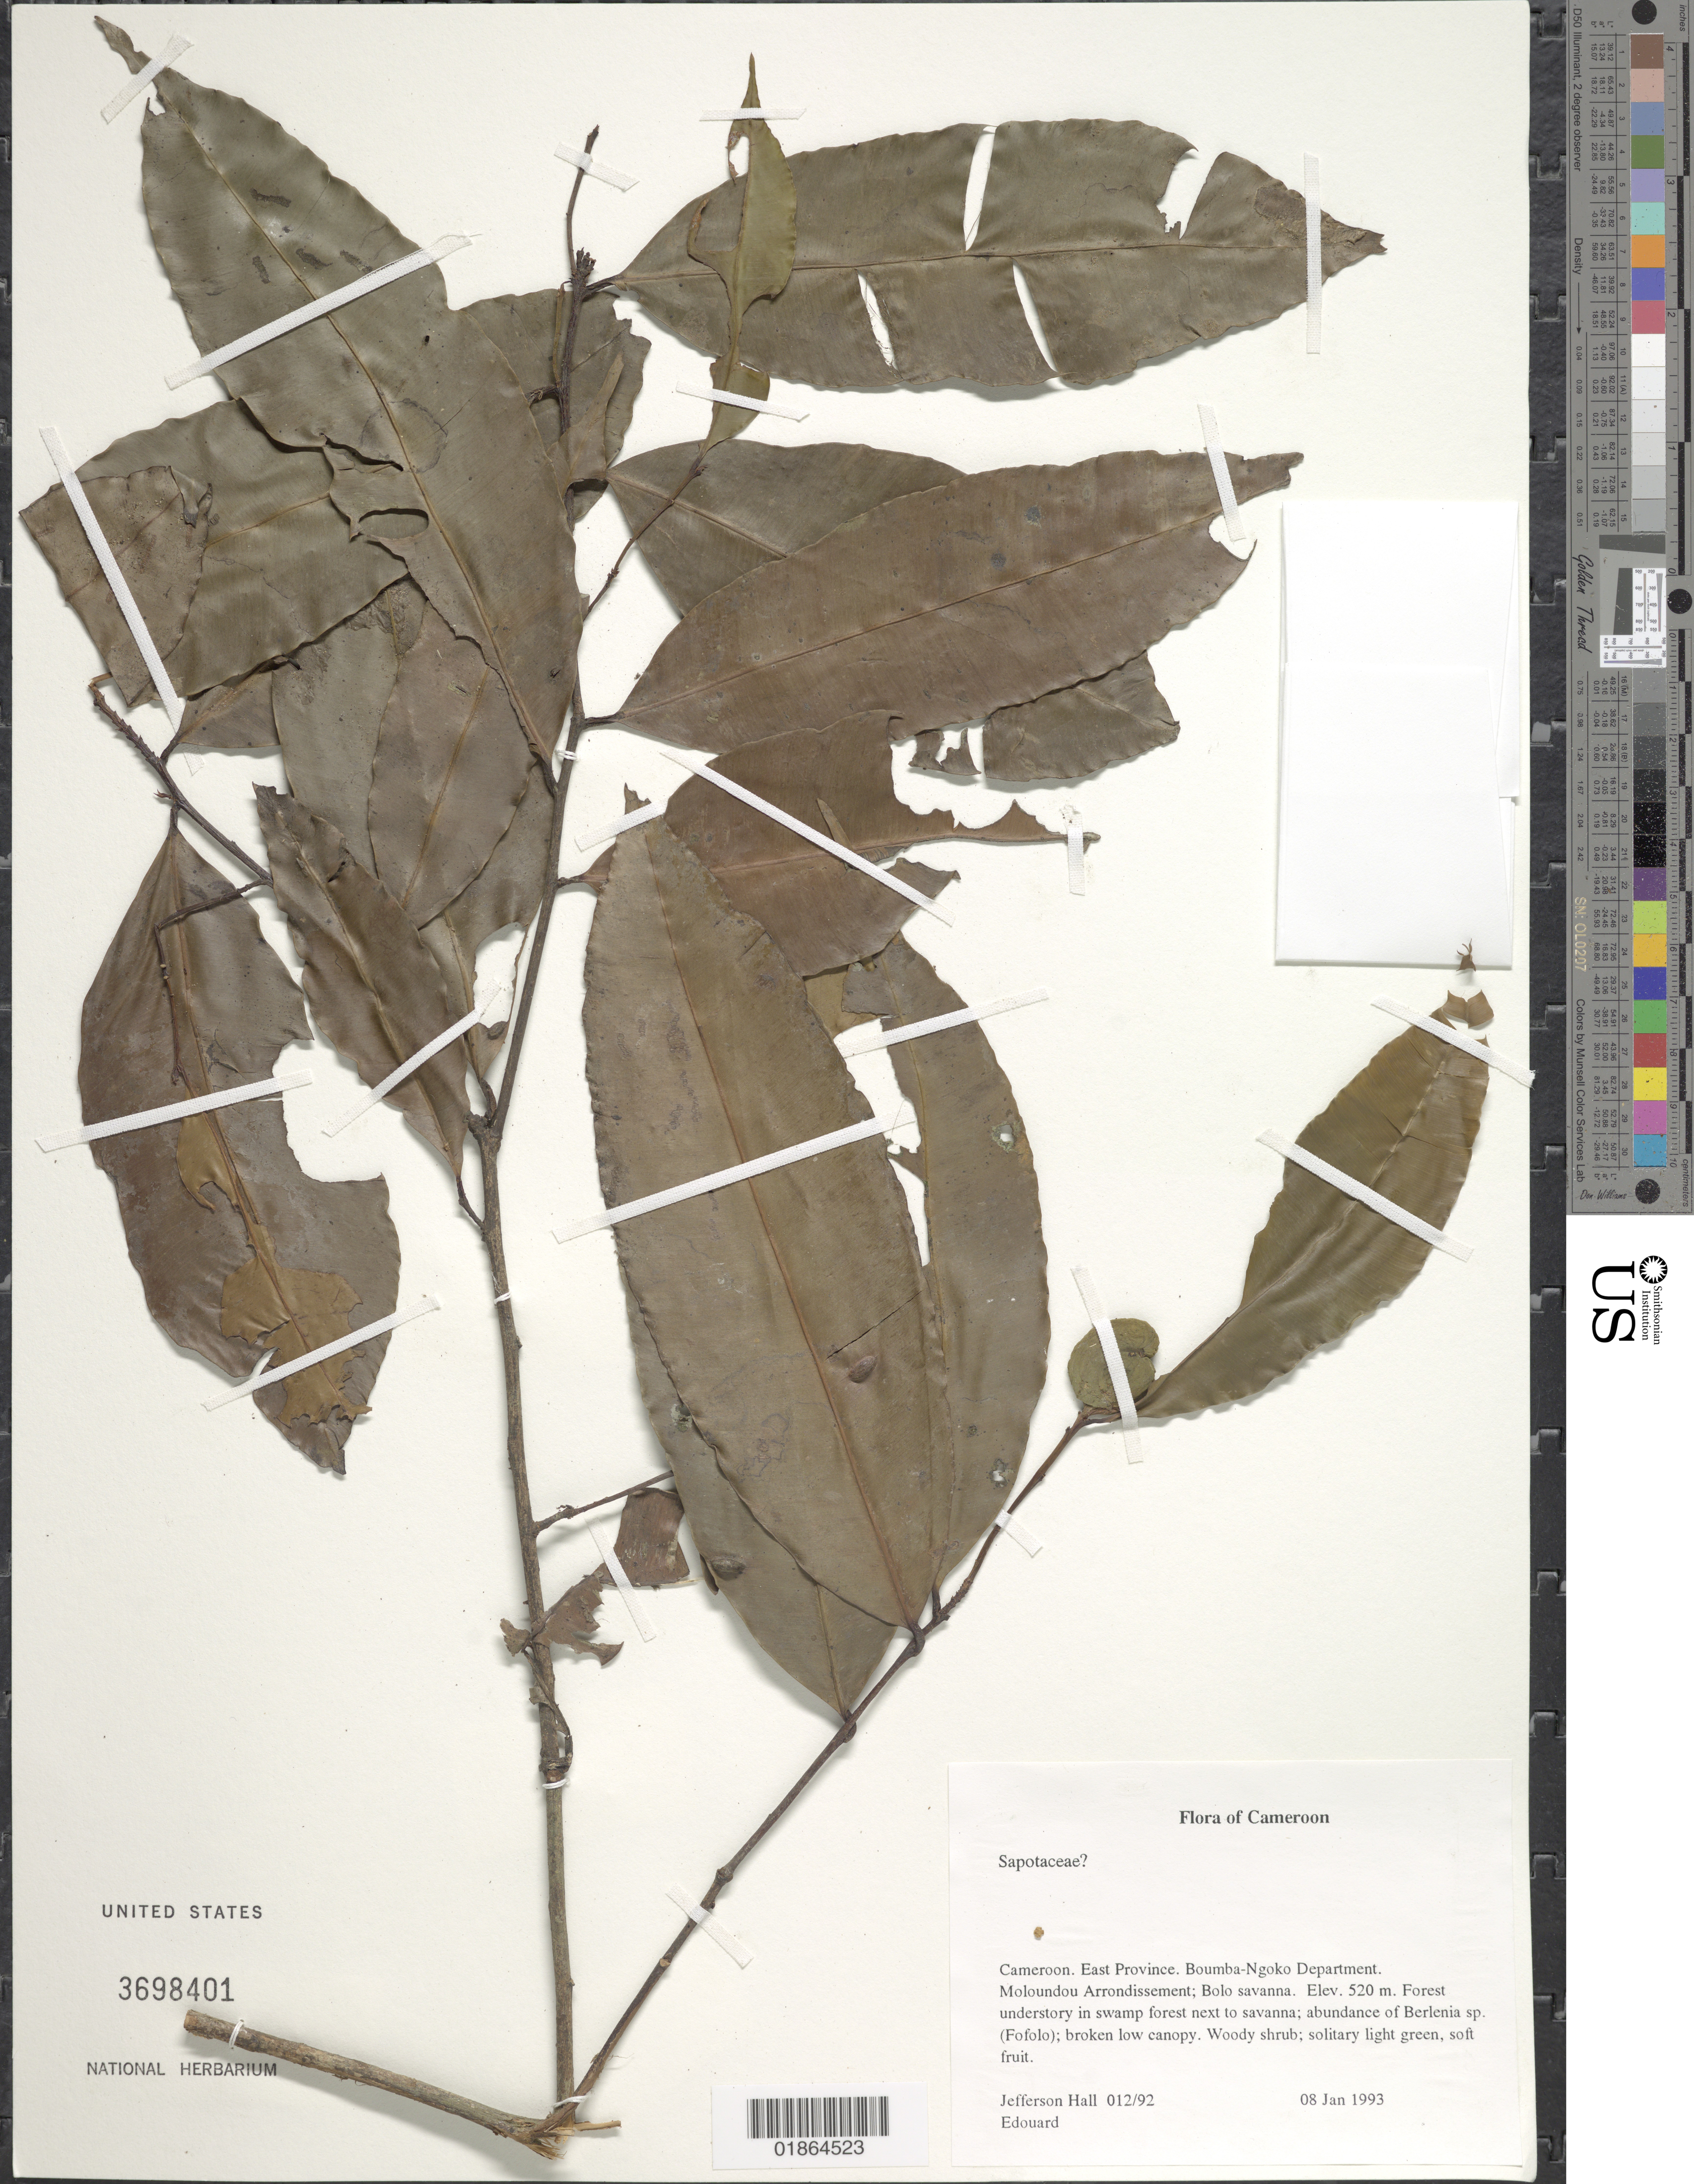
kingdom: Plantae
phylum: Tracheophyta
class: Magnoliopsida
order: Ericales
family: Sapotaceae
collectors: J. Hall & -. Edouard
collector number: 012/92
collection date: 1992-12-10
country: Cameroon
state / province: Est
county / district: Boumba-ngoko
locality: Moloundou Arrondissement; old SFIS logging concession.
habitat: Forest understory in swamp forest next to savanna; abundance of Berlenia sp. (Fofolo); broken low canopy.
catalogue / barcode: US 3698401